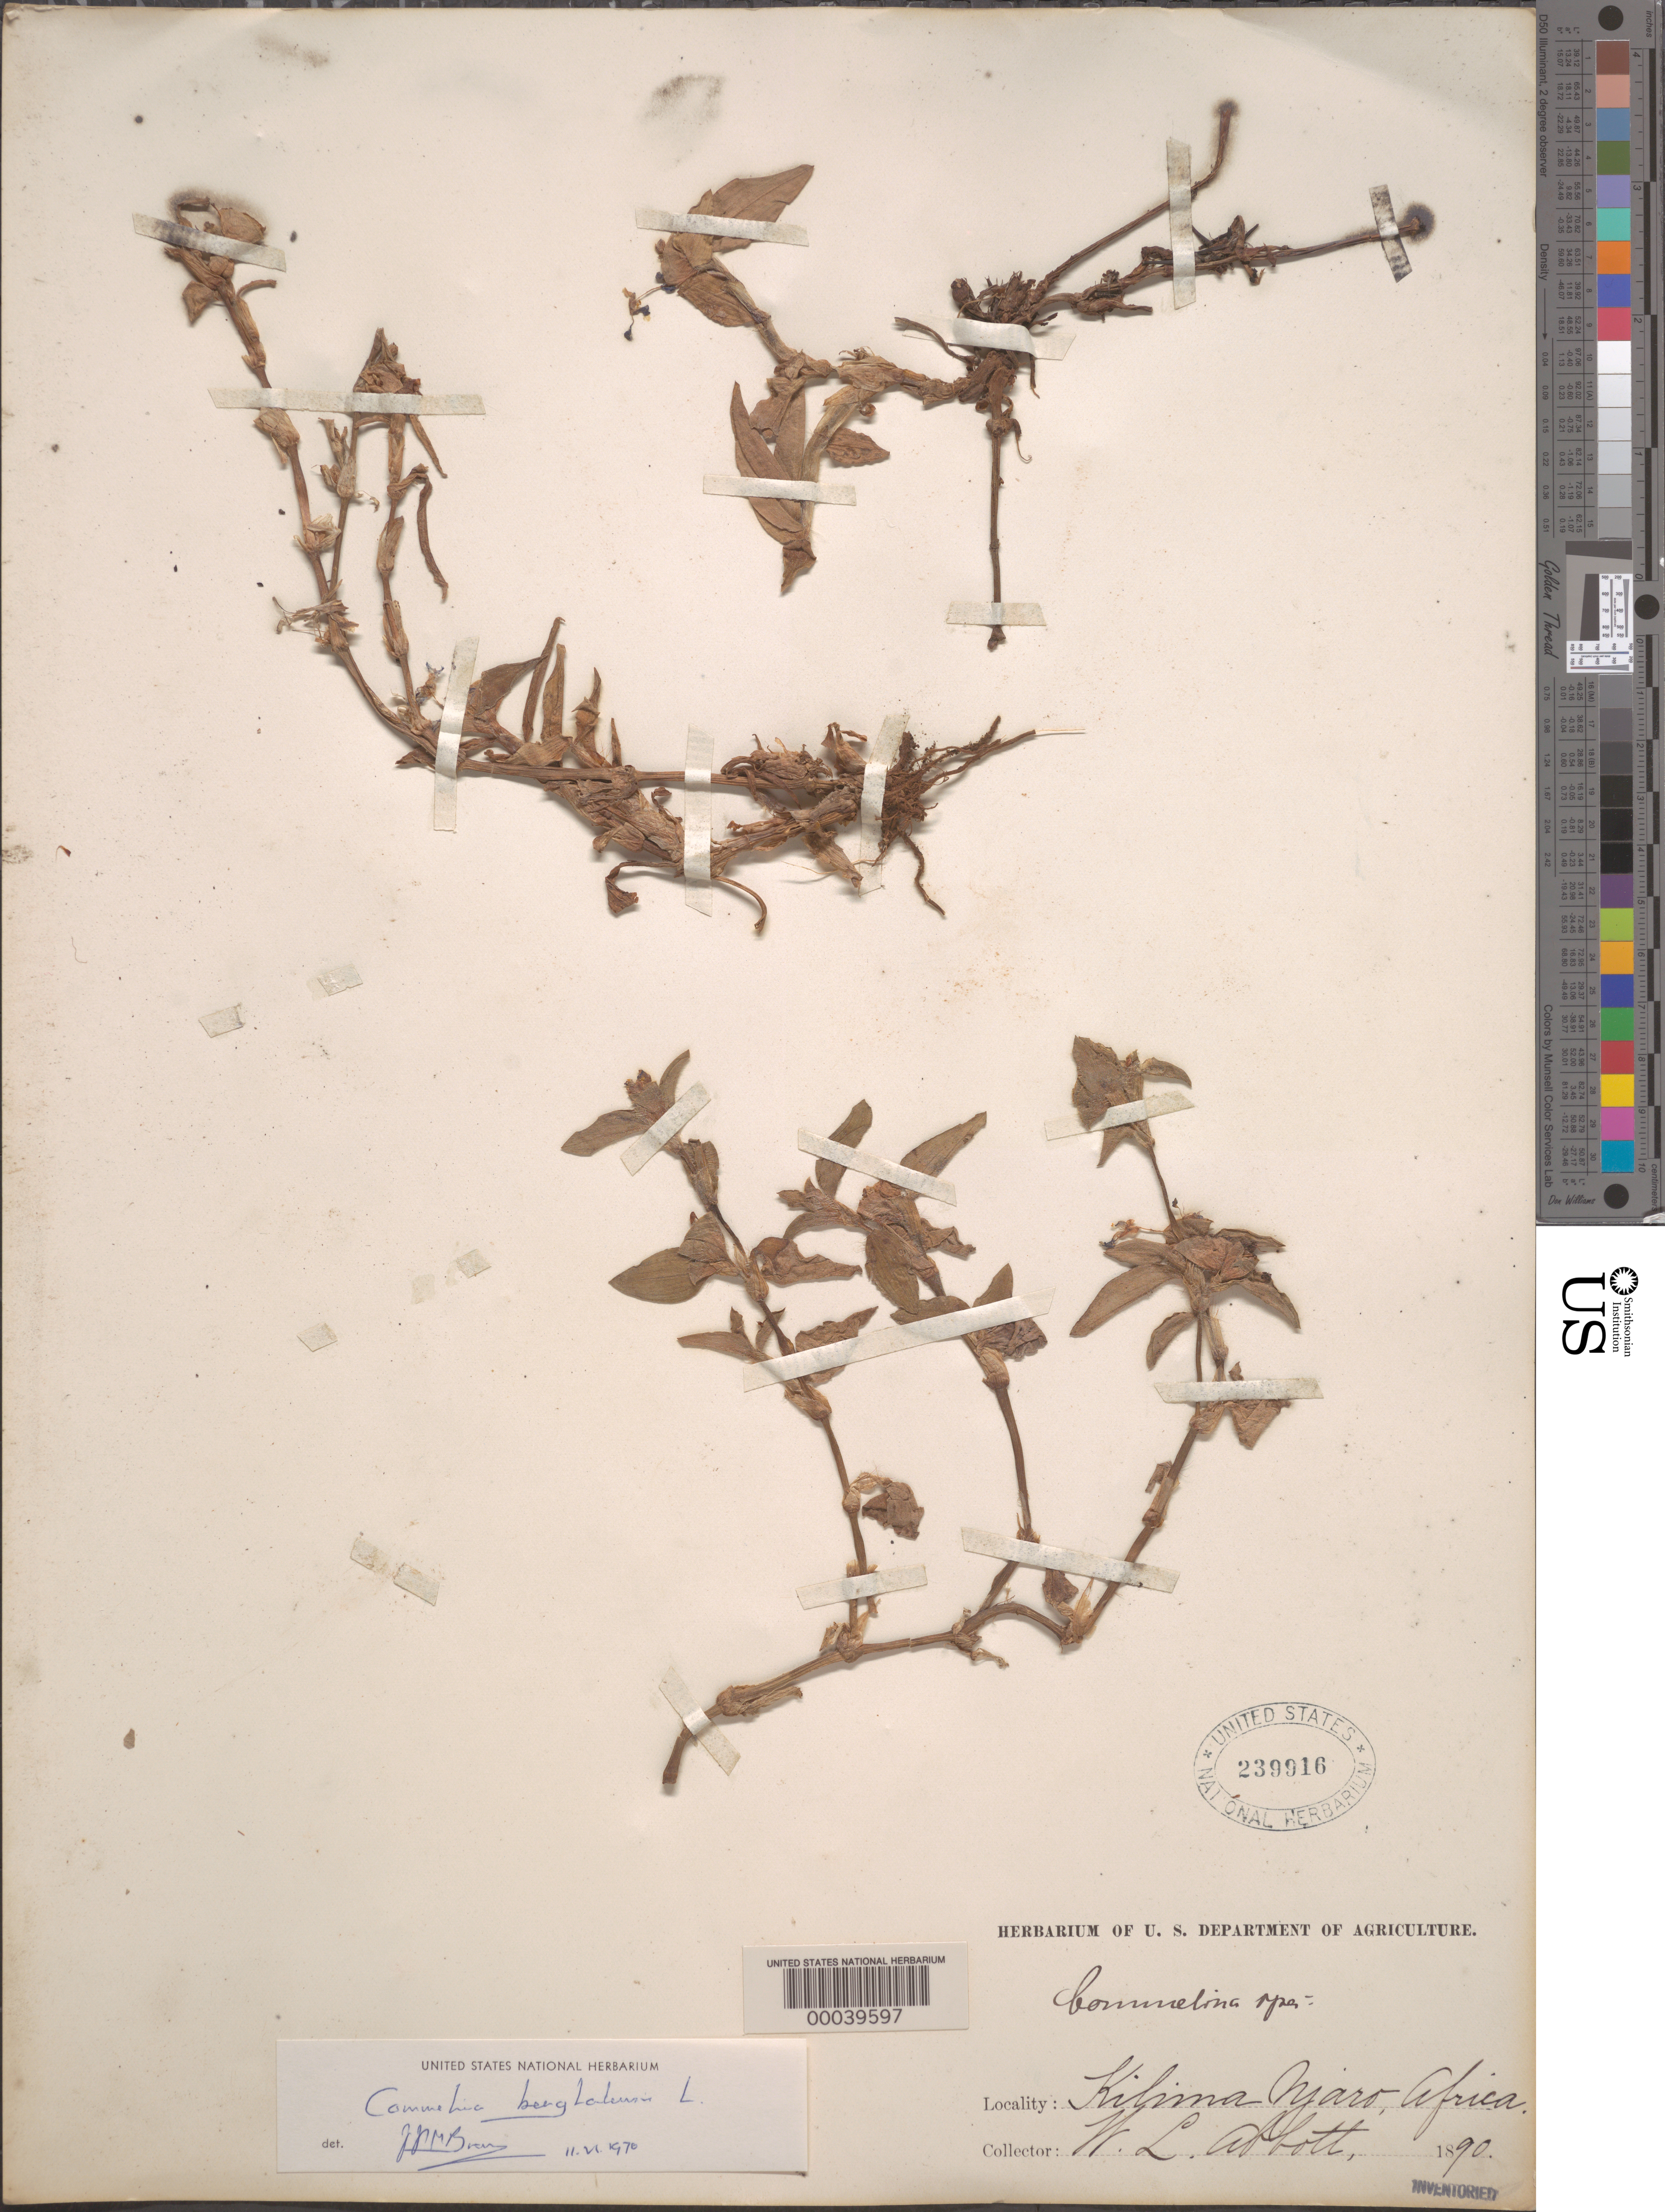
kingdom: Plantae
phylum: Tracheophyta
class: Liliopsida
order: Commelinales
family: Commelinaceae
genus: Commelina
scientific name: Commelina benghalensis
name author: L.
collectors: W. L. Abbott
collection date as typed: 1890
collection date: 1890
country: Tanzania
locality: Kilimanjaro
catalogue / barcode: US 239916